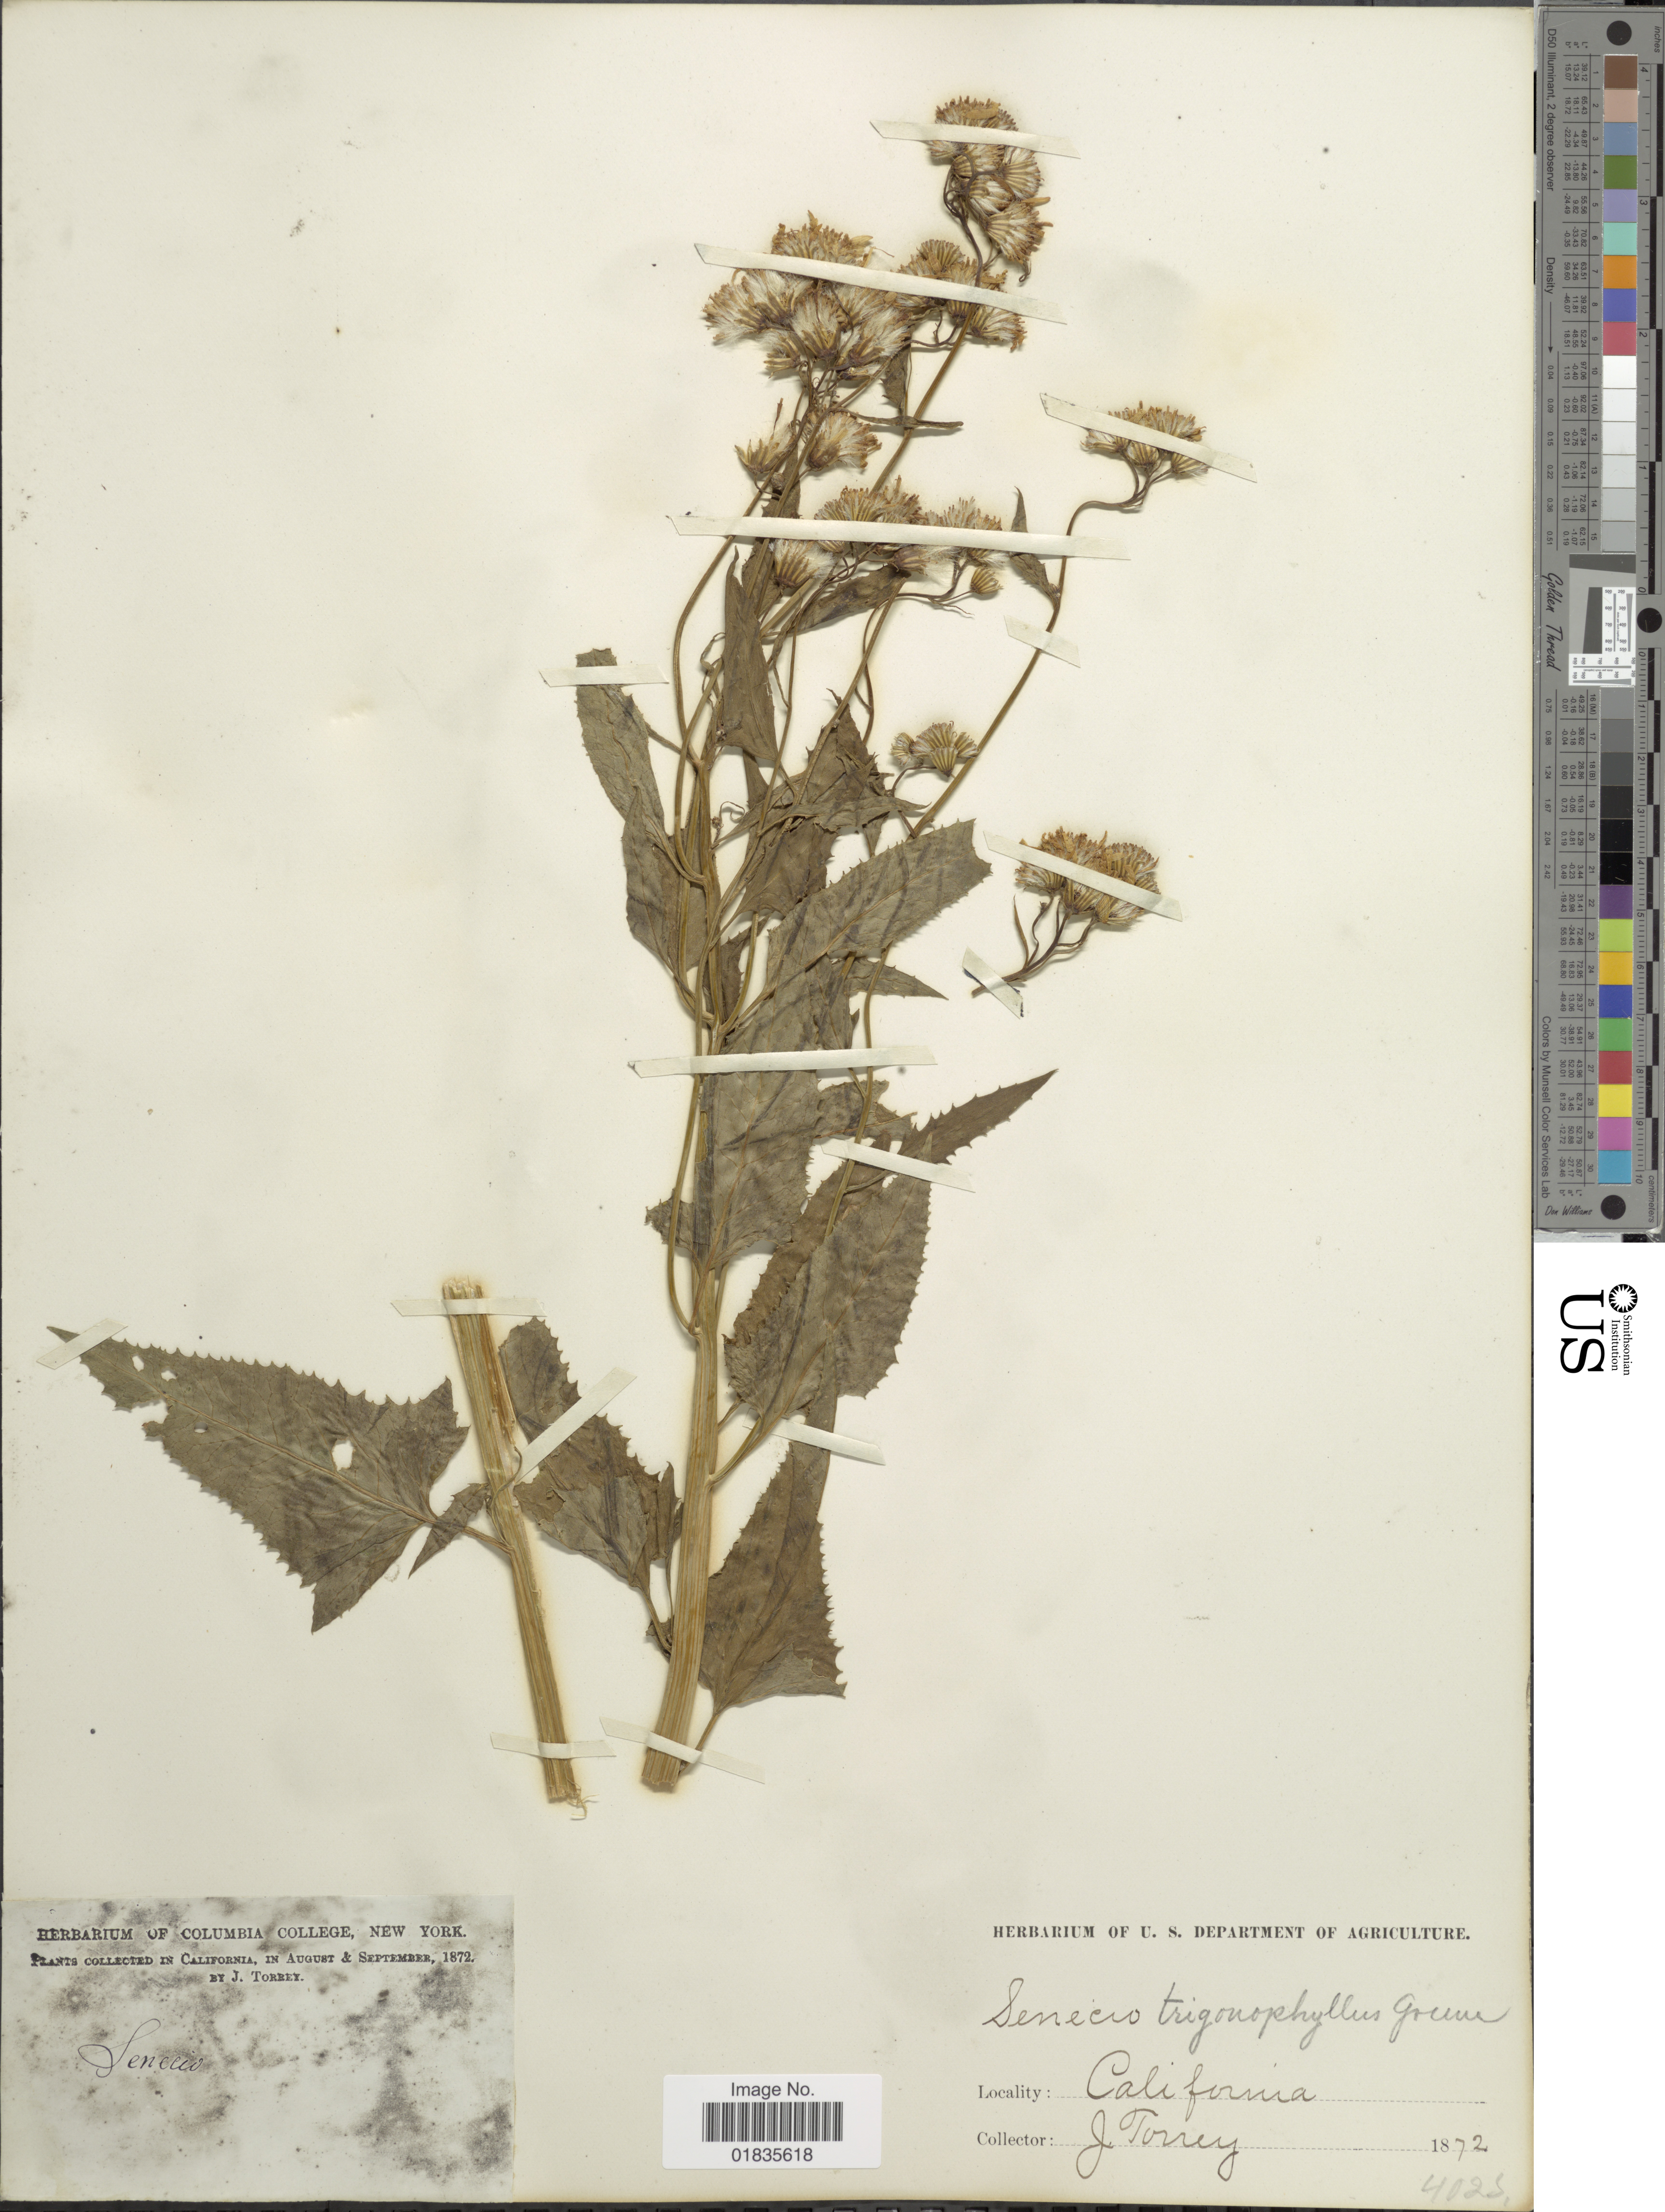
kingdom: Plantae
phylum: Tracheophyta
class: Magnoliopsida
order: Asterales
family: Asteraceae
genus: Senecio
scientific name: Senecio triangularis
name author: Hook.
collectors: J. Torrey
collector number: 4025?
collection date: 1872-08/1872-09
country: United States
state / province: California